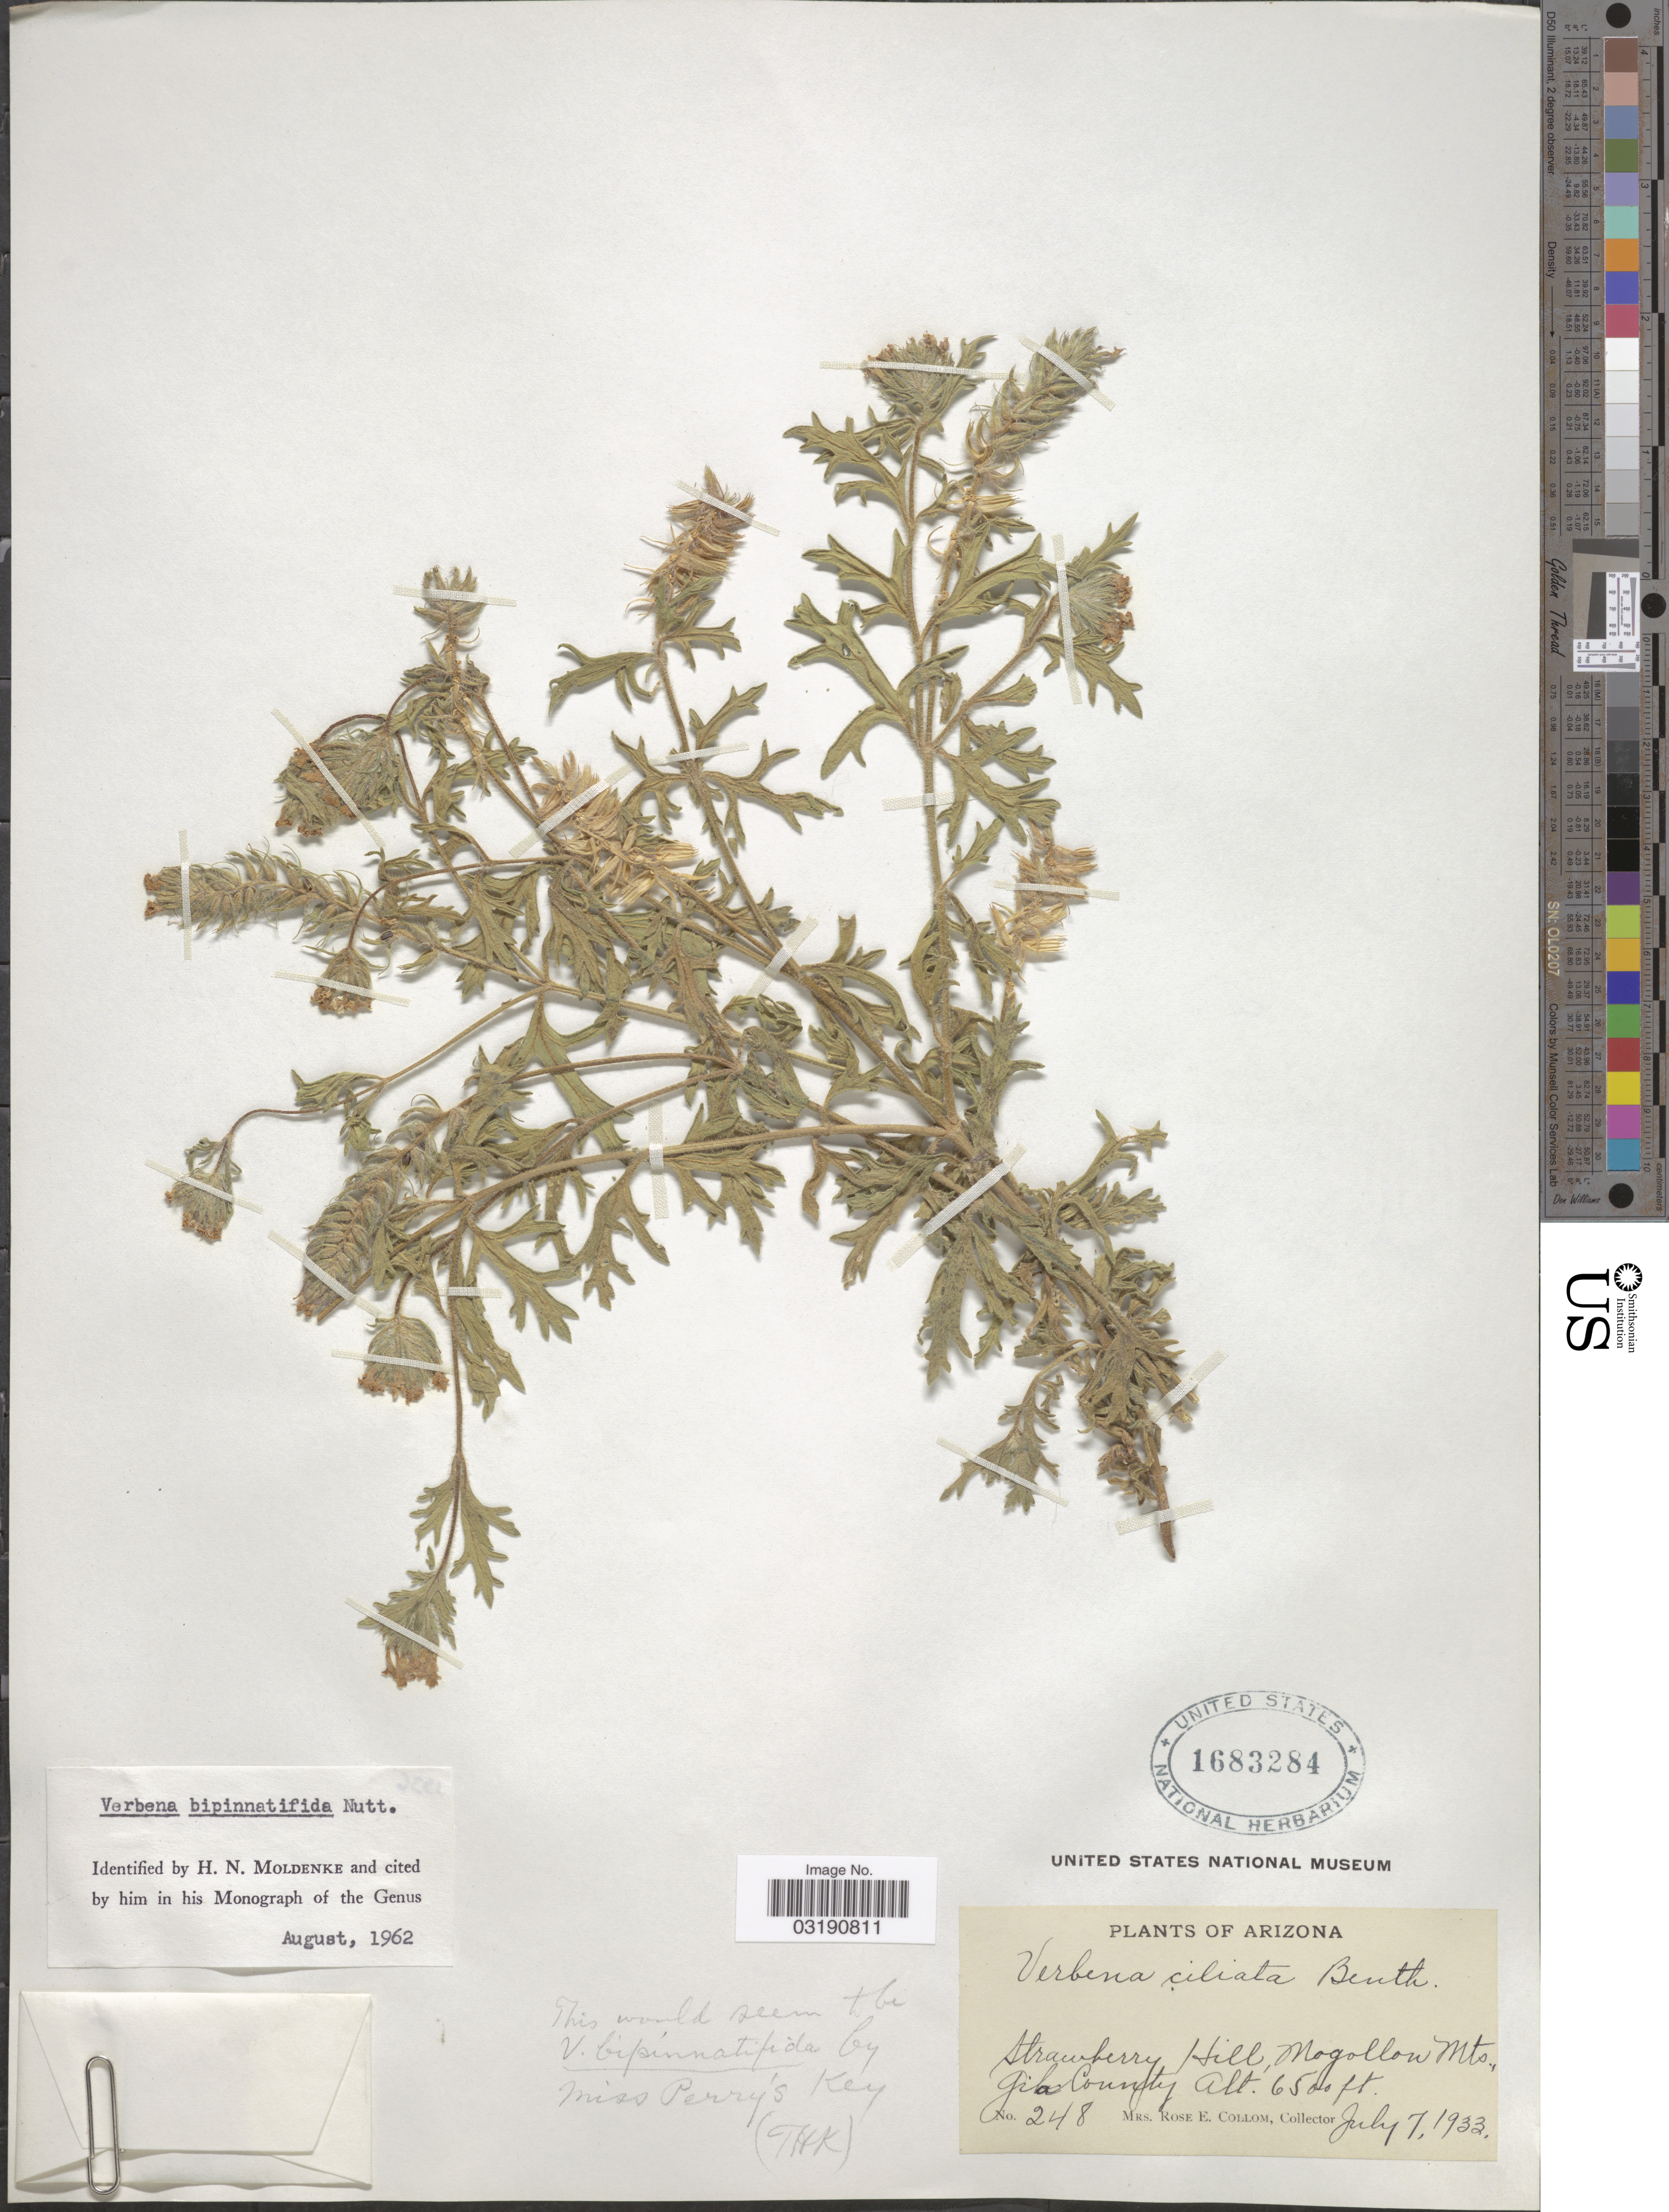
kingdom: Plantae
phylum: Tracheophyta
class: Magnoliopsida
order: Lamiales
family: Verbenaceae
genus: Verbena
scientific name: Verbena bipinnatifida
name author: (Schauer) Nutt.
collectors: R. E. Collom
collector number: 248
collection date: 1933-07-07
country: United States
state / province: Arizona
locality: Strawberry Hill, Mogollon Mts., Gila County.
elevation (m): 1981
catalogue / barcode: US 1683284